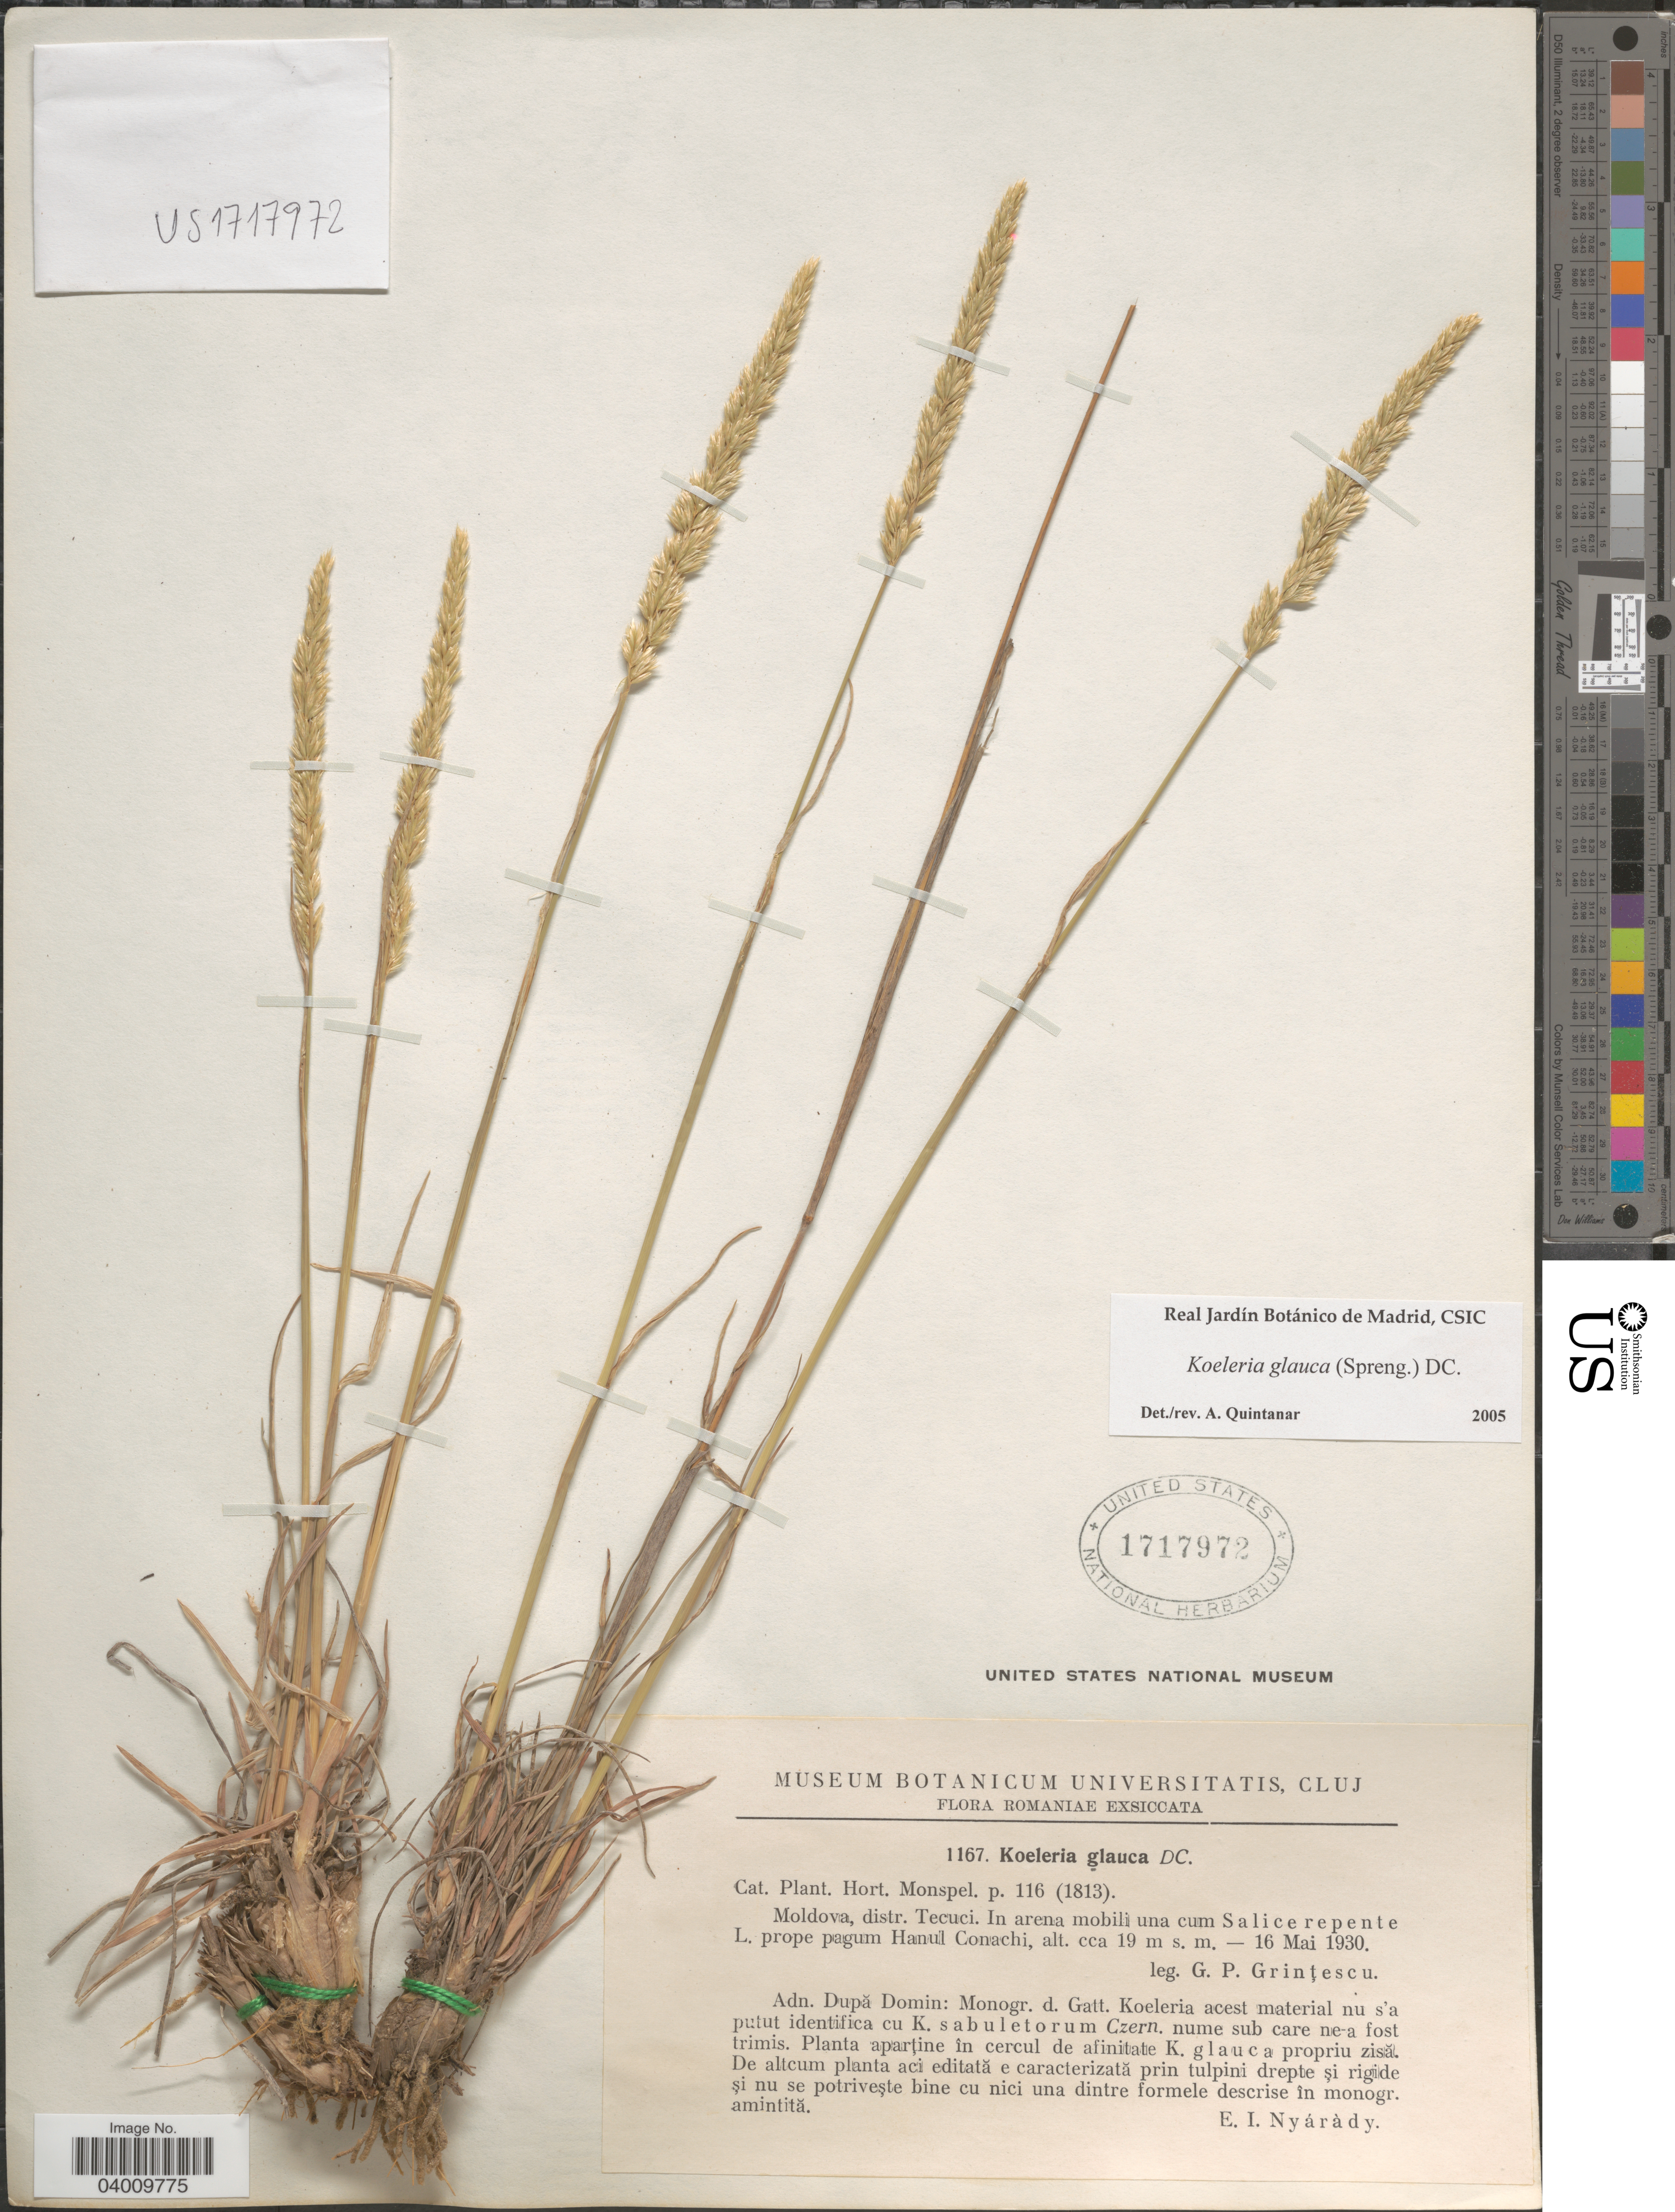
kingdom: Plantae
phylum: Tracheophyta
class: Liliopsida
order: Poales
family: Poaceae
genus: Koeleria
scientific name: Koeleria glauca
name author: (Spreng.) DC.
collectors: G. Grintescu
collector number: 1167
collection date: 1930-05-16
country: Romania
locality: Moldova, distr. Tecuci. In arena mobili una cum Salicerepente L. prope pagum Hanul Conachi.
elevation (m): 19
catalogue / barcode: US 1717972